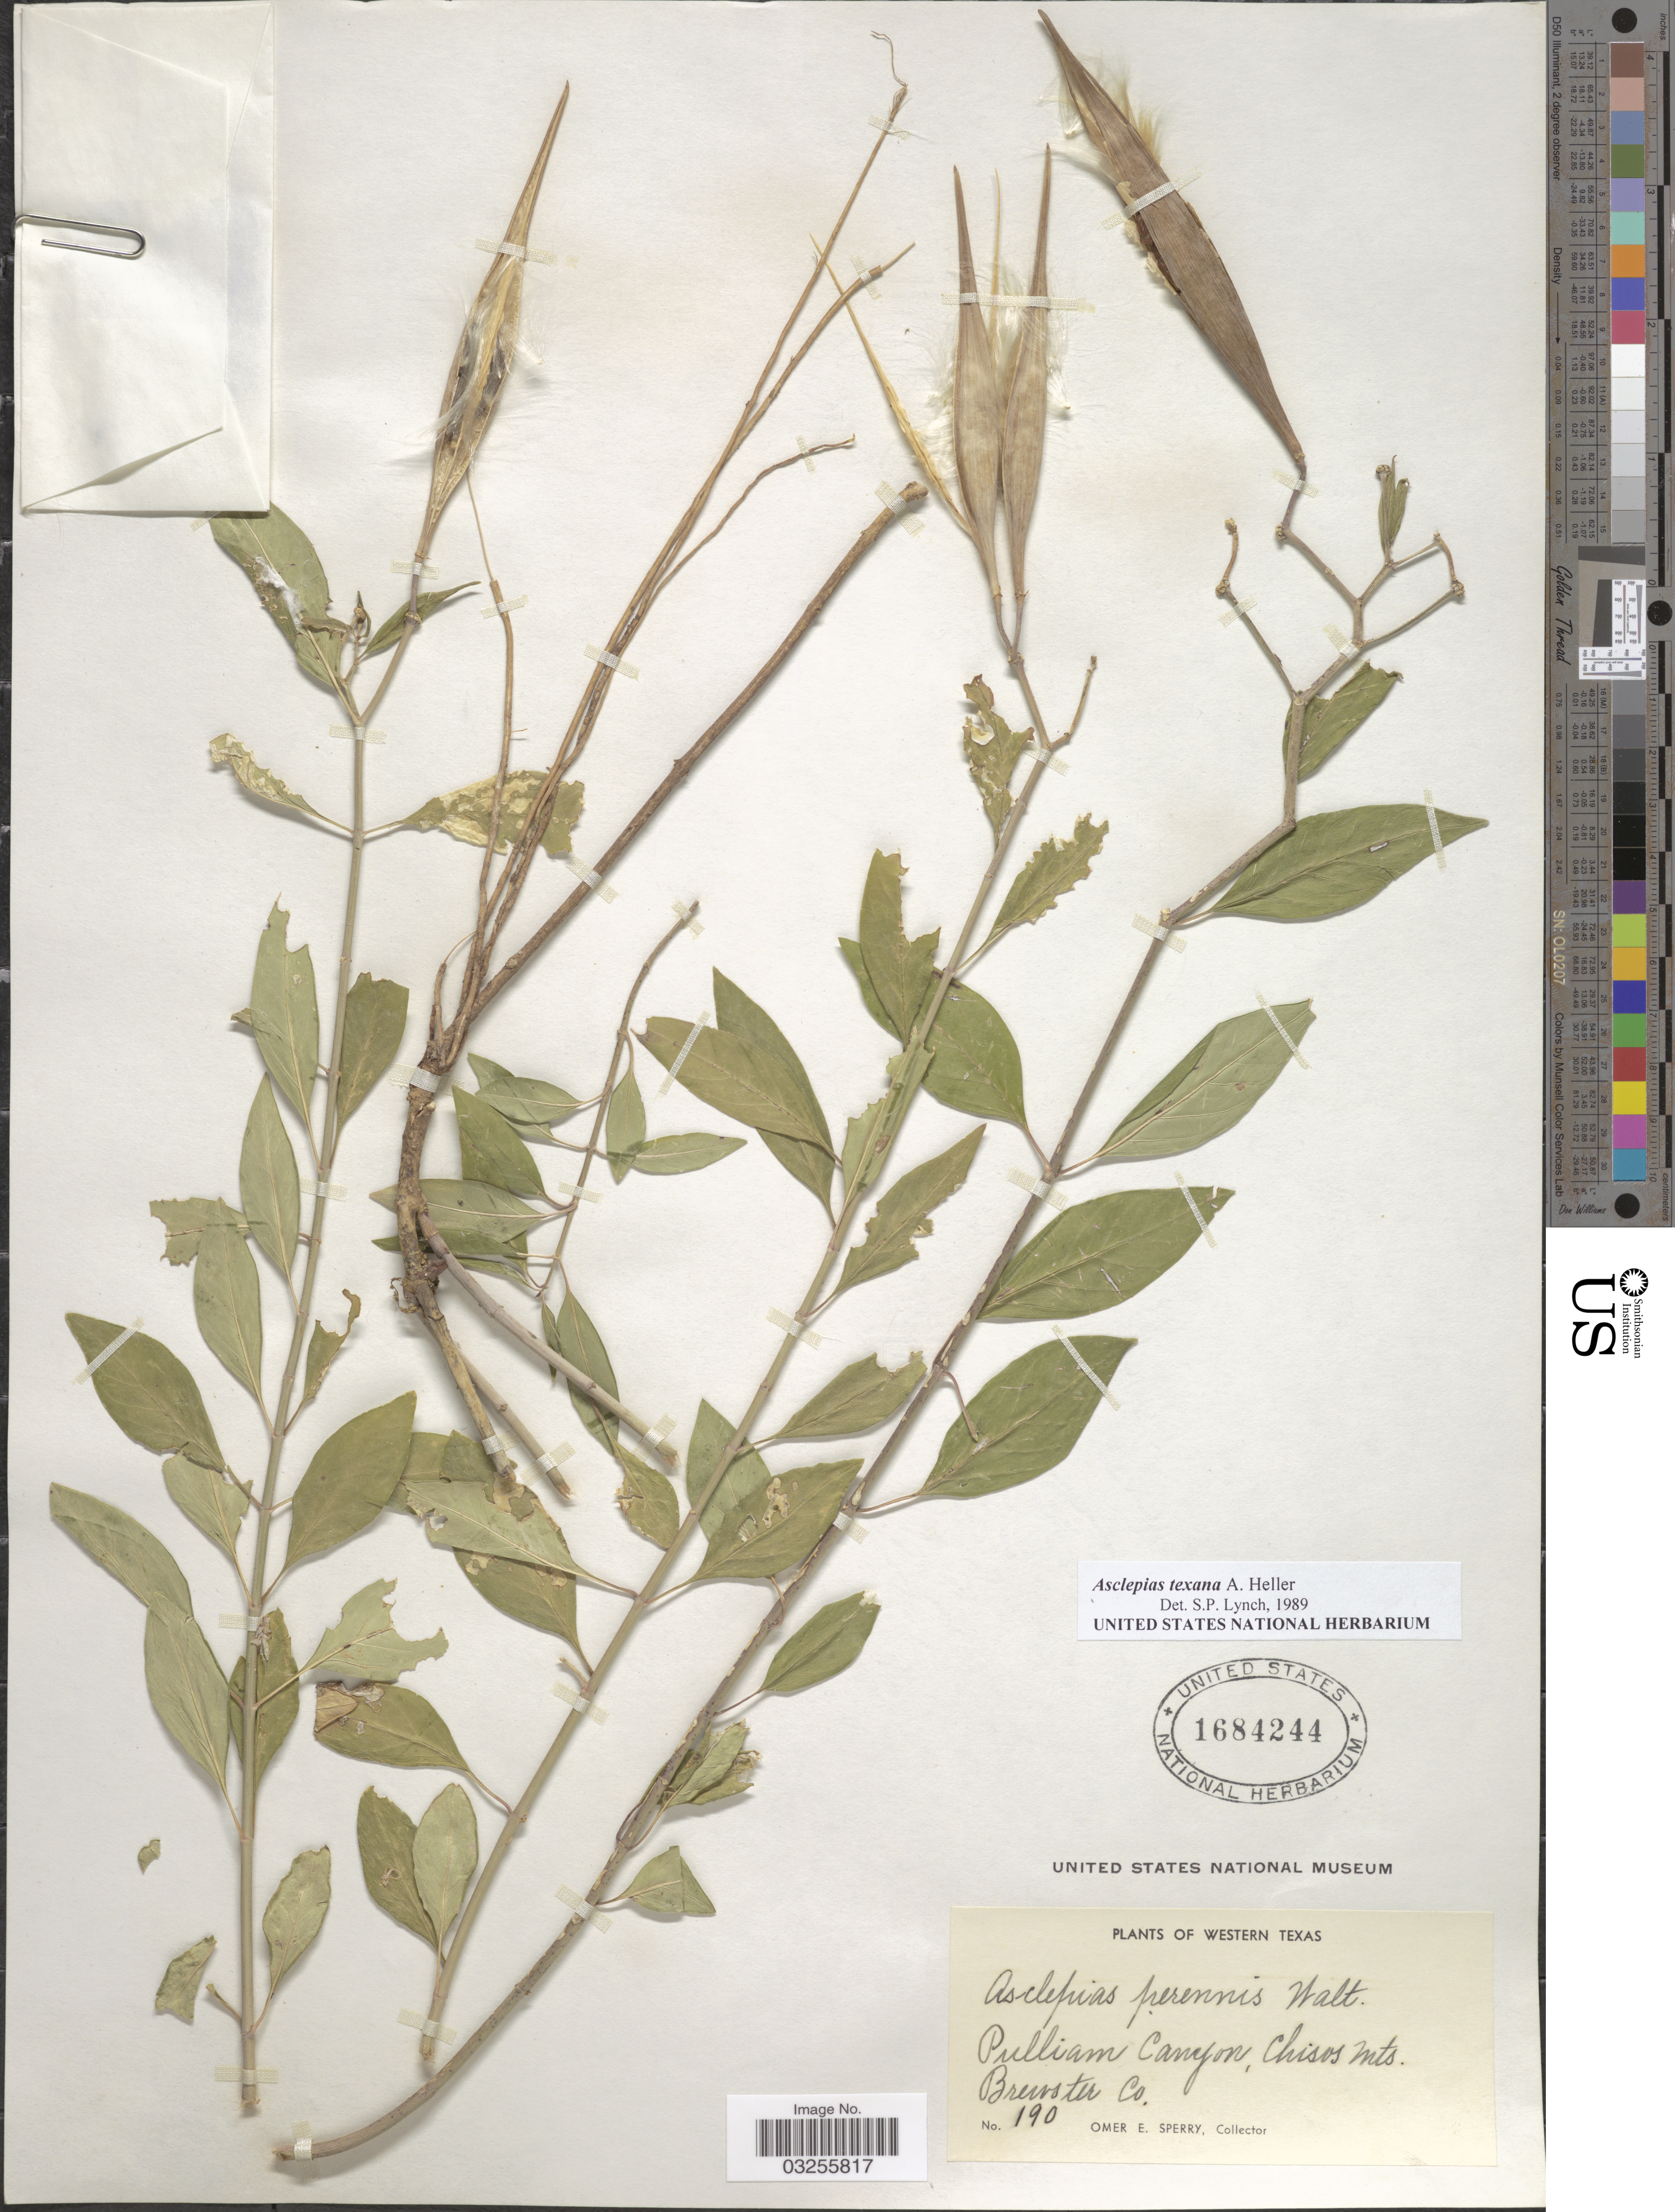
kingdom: Plantae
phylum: Tracheophyta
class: Magnoliopsida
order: Gentianales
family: Apocynaceae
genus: Asclepias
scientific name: Asclepias texana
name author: A. Heller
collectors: O. E. Sperry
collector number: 190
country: United States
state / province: Texas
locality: Western Texas. Pulliam Canyon, Chisos Mts., Brewster Co.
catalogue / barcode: US 1684244